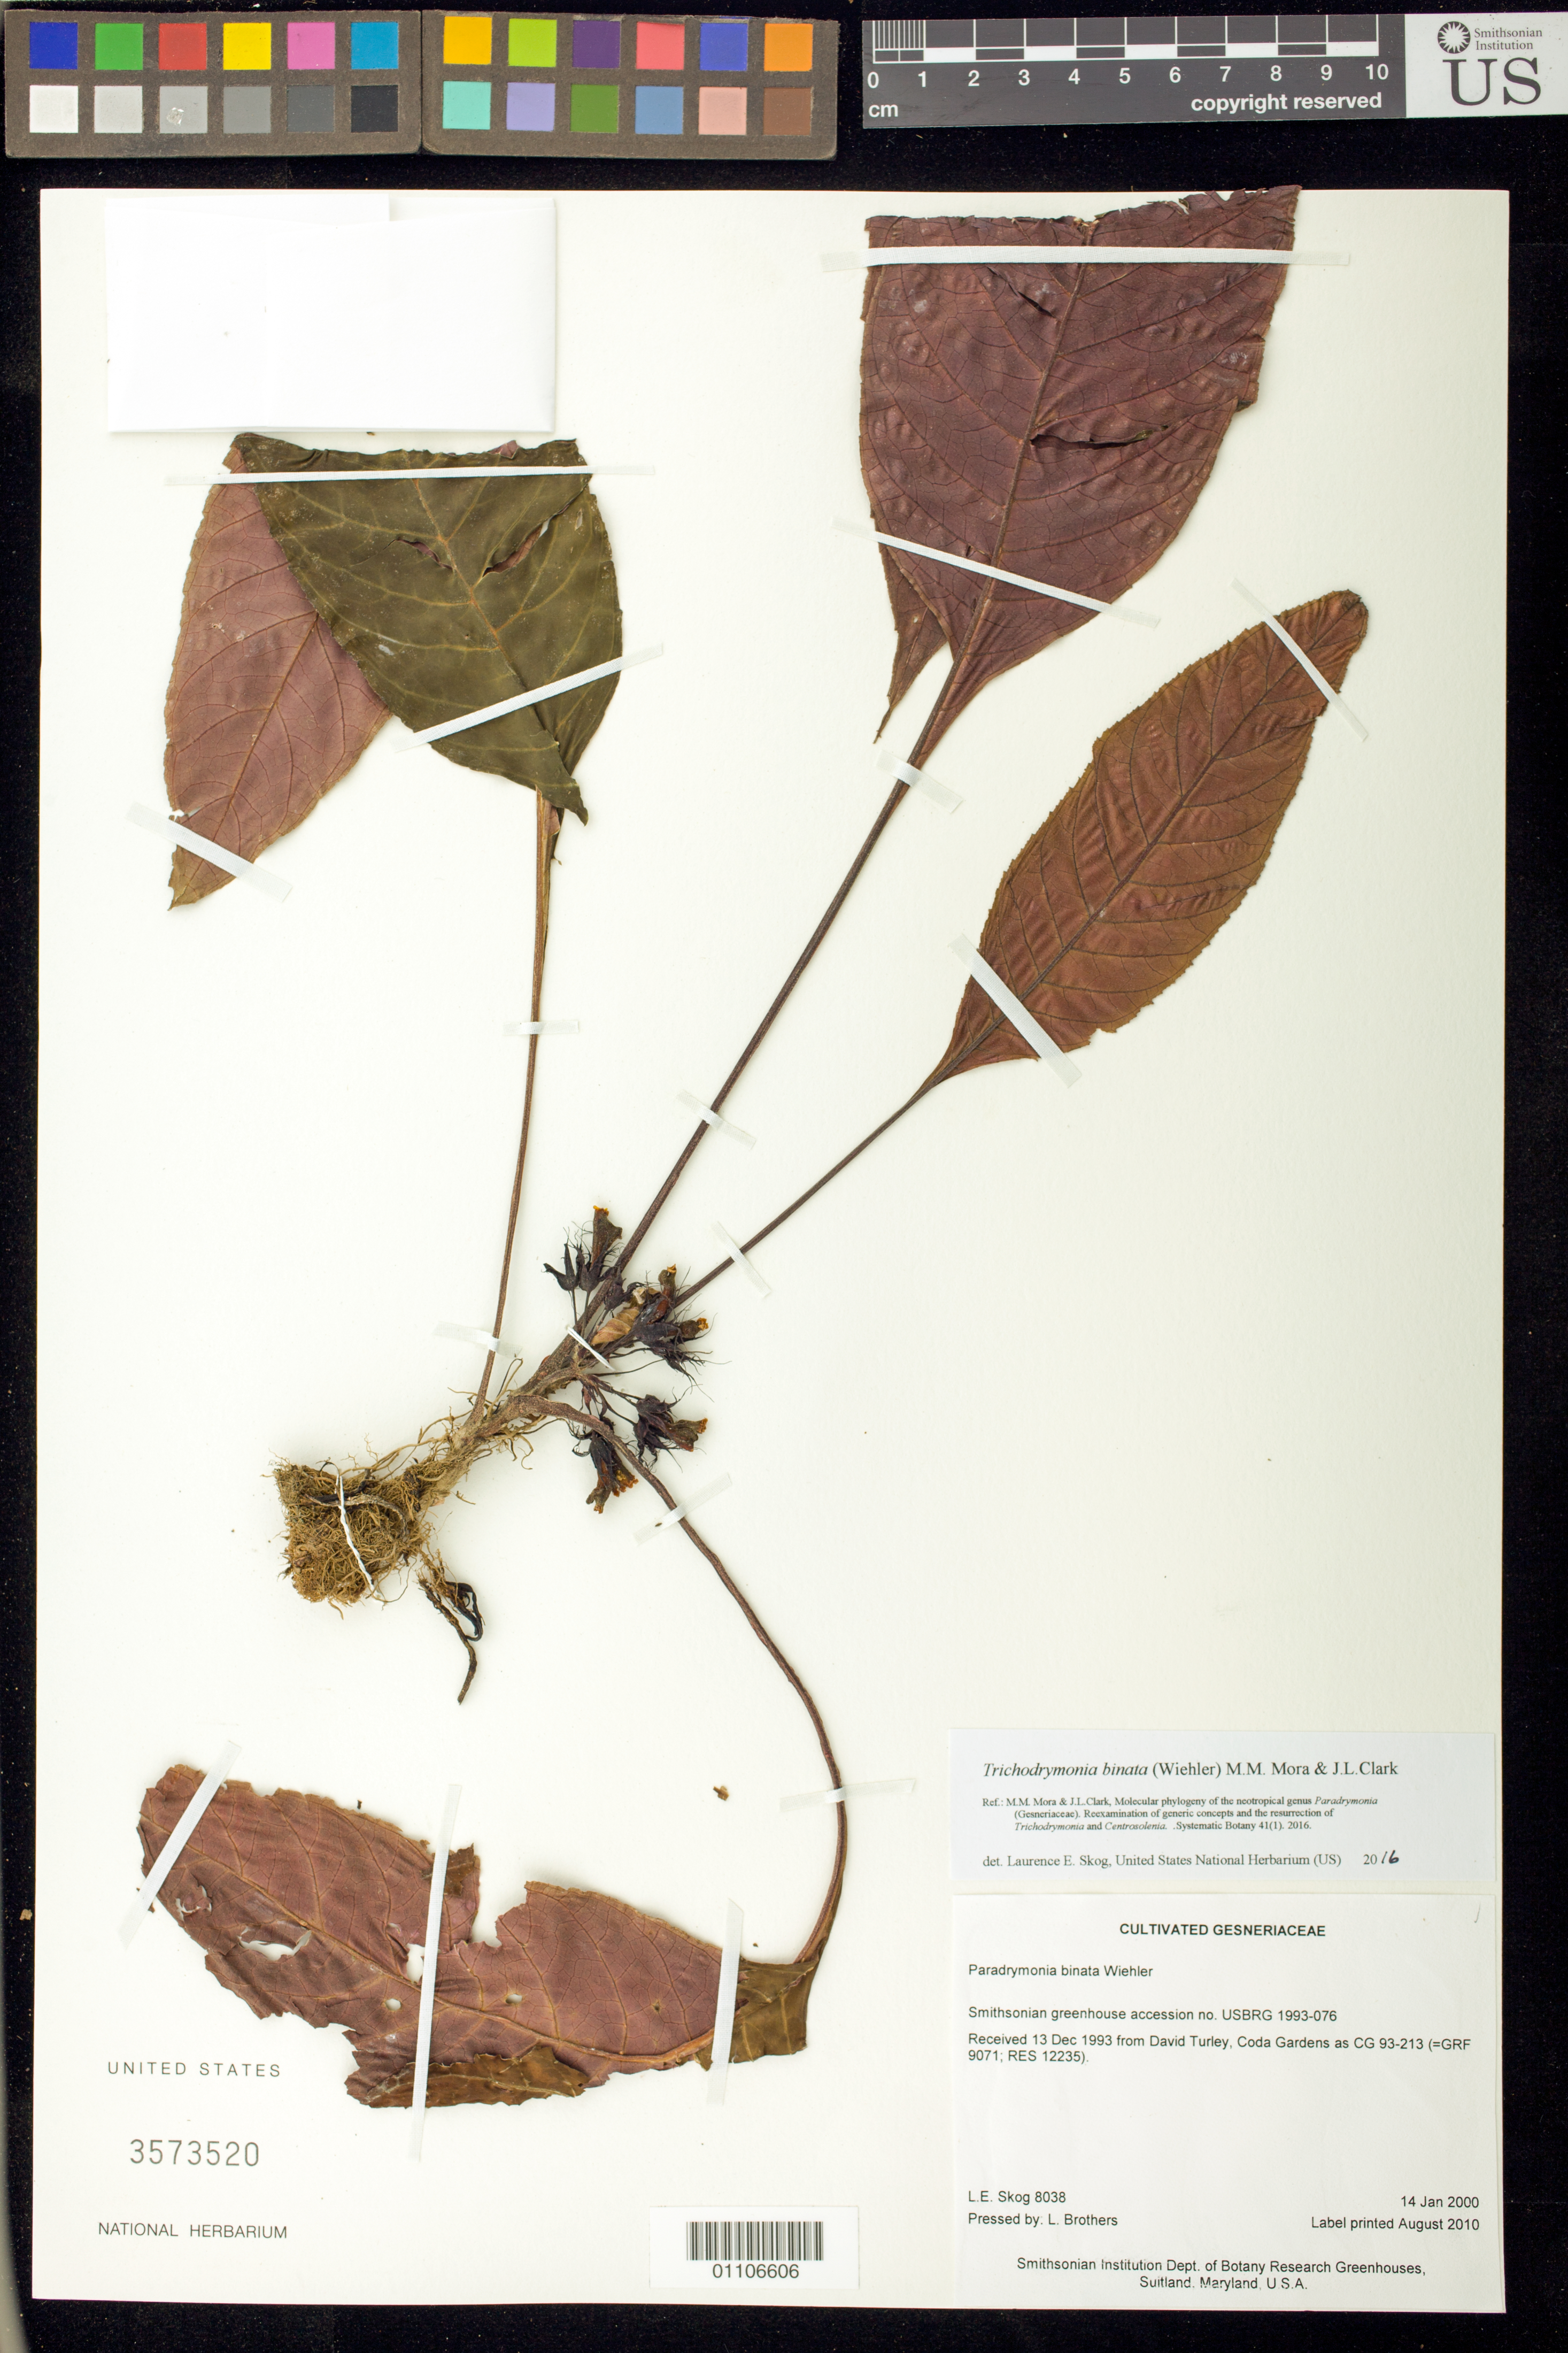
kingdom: Plantae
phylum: Tracheophyta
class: Magnoliopsida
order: Lamiales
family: Gesneriaceae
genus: Trichodrymonia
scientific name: Trichodrymonia binata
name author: (Wiehler) M.M. Mora & J.L. Clark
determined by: Skog, Laurence E.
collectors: L. E. Skog & L. Brothers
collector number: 8038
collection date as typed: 14 Jan 2000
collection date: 2000-01-14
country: United States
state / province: Maryland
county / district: Prince George's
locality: Smithsonian Institution Dept. of Botany Research Greenhouses, Suitland, Maryland, U.S.A.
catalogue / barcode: US 3573520